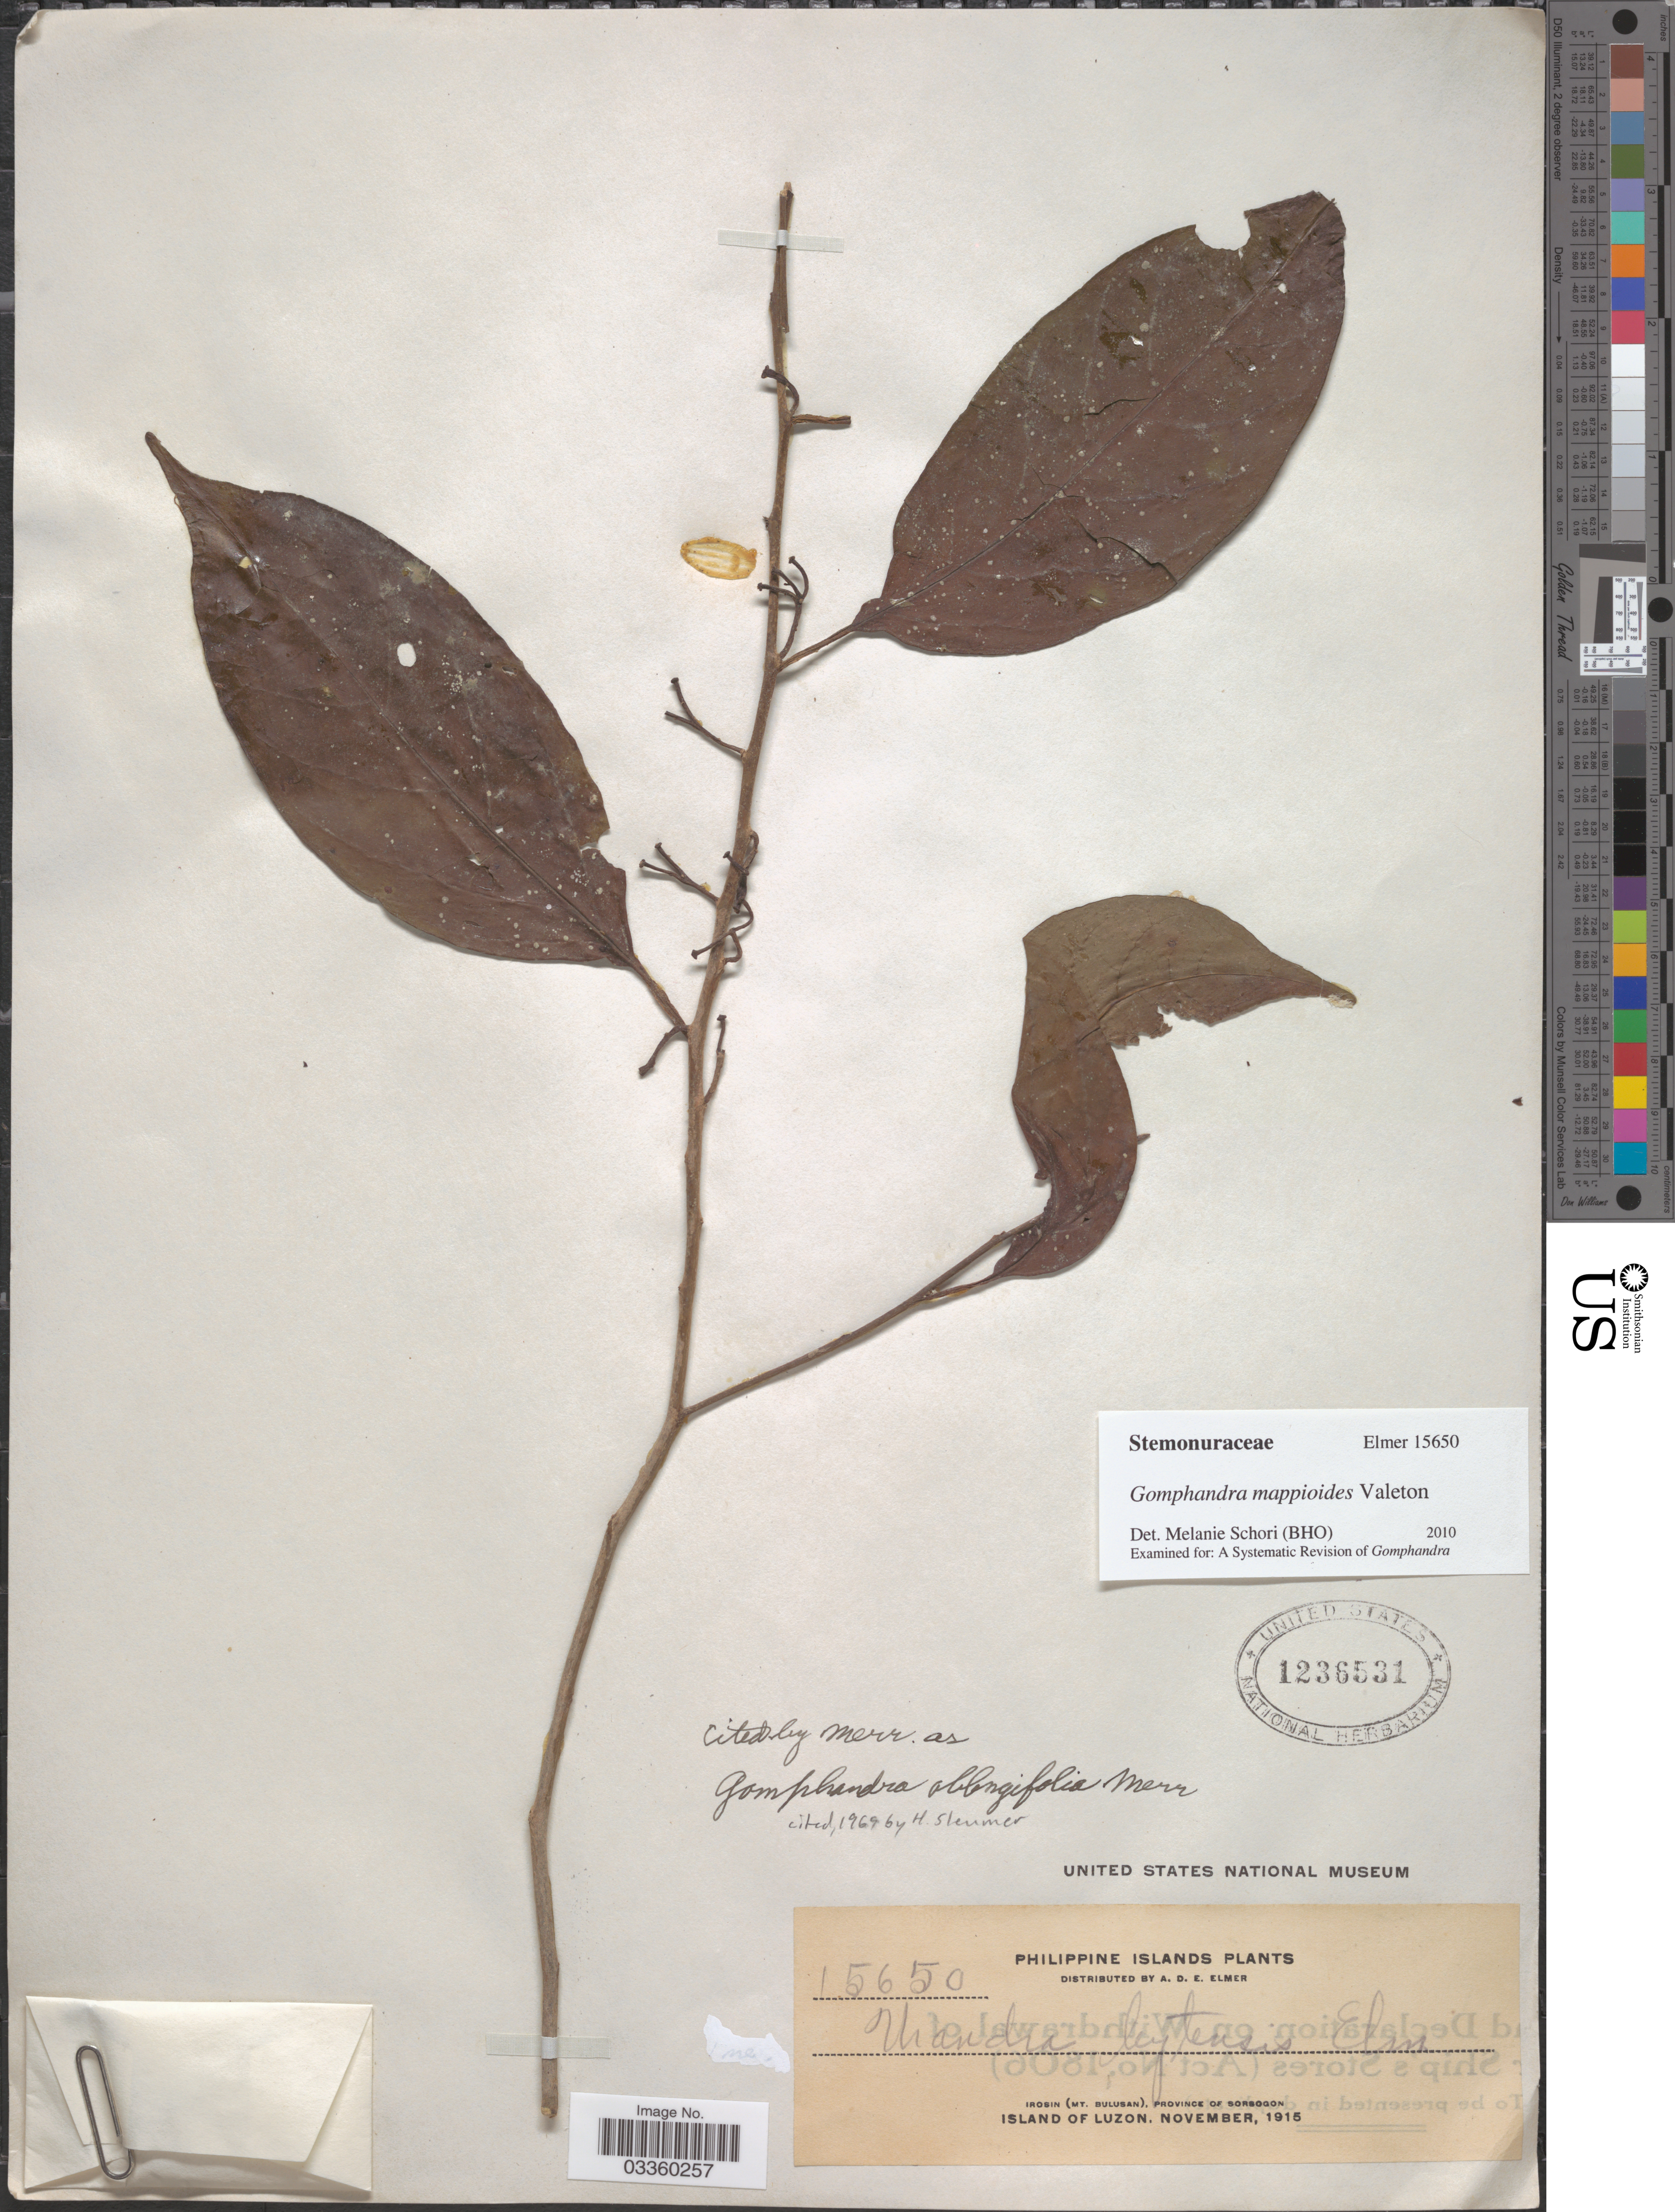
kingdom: Plantae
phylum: Tracheophyta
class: Magnoliopsida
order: Cardiopteridales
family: Stemonuraceae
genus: Gomphandra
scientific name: Gomphandra mappioides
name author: Valeton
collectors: A. D. E. Elmer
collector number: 15650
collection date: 1915-11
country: Philippines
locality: Irosin (Mt. Bulusan), Province of Sorsogon. Island of Luzon.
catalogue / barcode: US 1236531